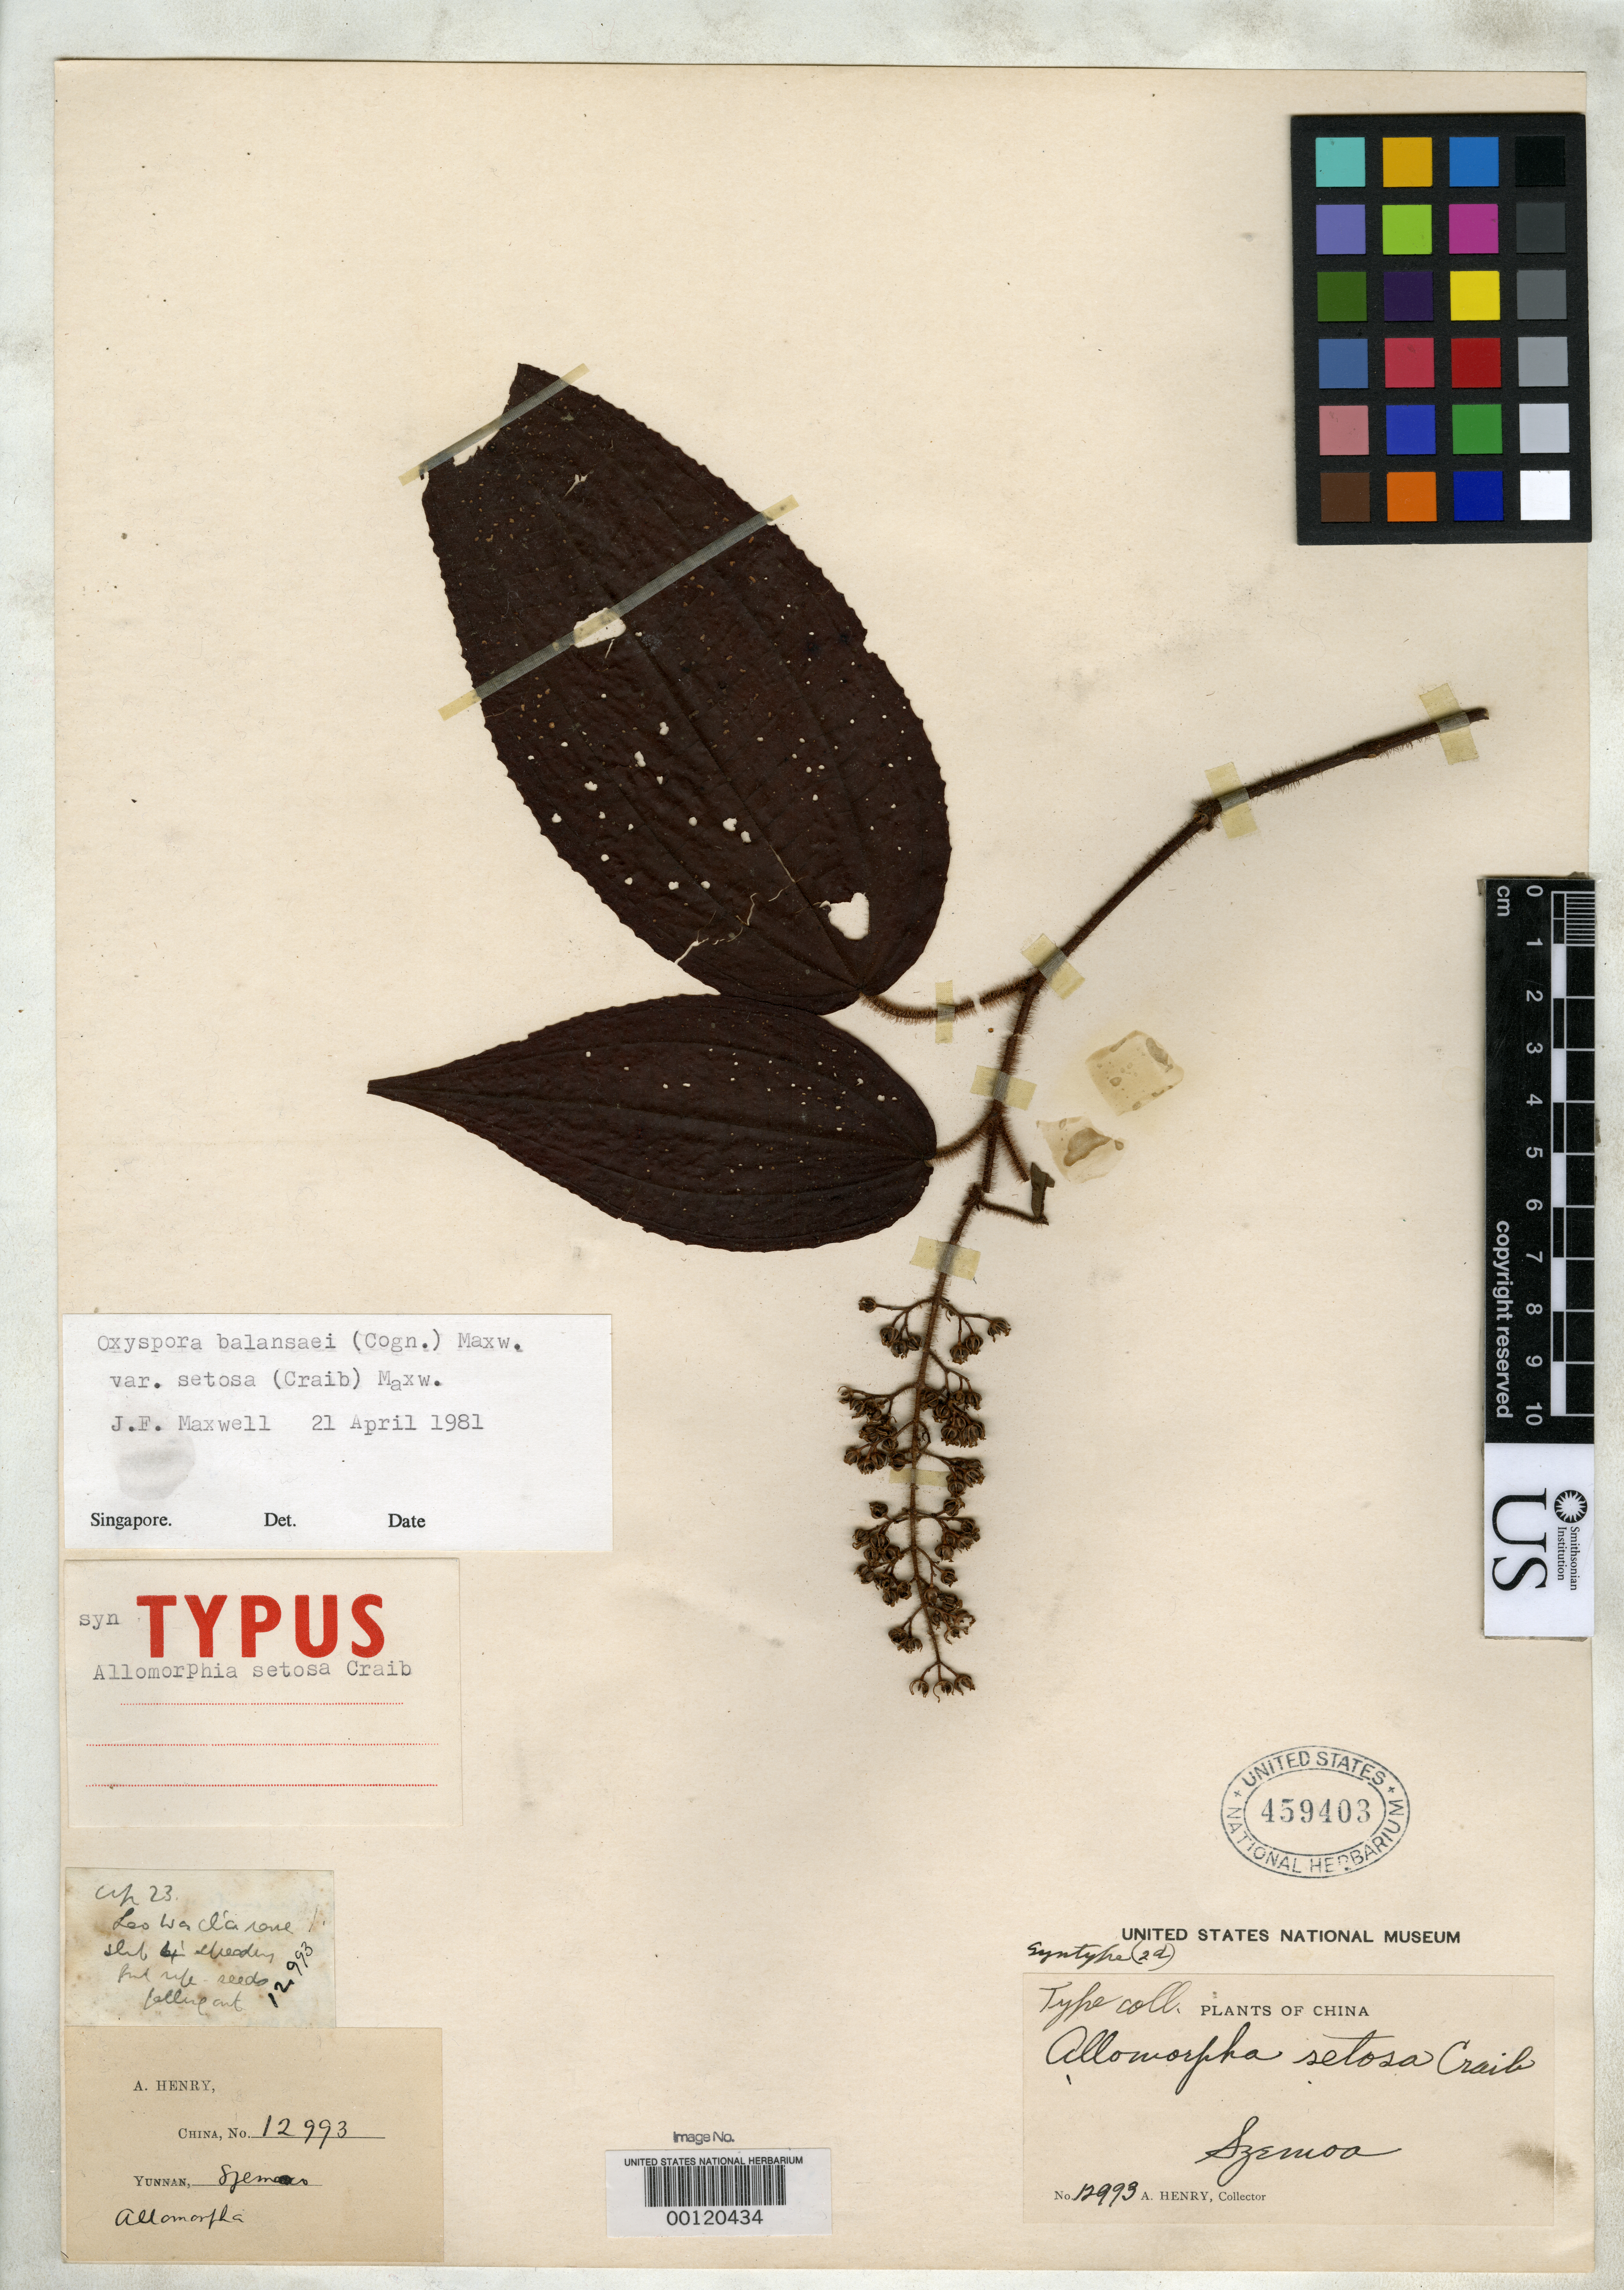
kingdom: Plantae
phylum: Tracheophyta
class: Magnoliopsida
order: Myrtales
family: Melastomataceae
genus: Allomorphia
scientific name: Allomorphia setosa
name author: Craib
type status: Syntype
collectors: A. Henry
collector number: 12993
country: China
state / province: Yunnan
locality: Szemao.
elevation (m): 1200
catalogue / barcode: US 459403